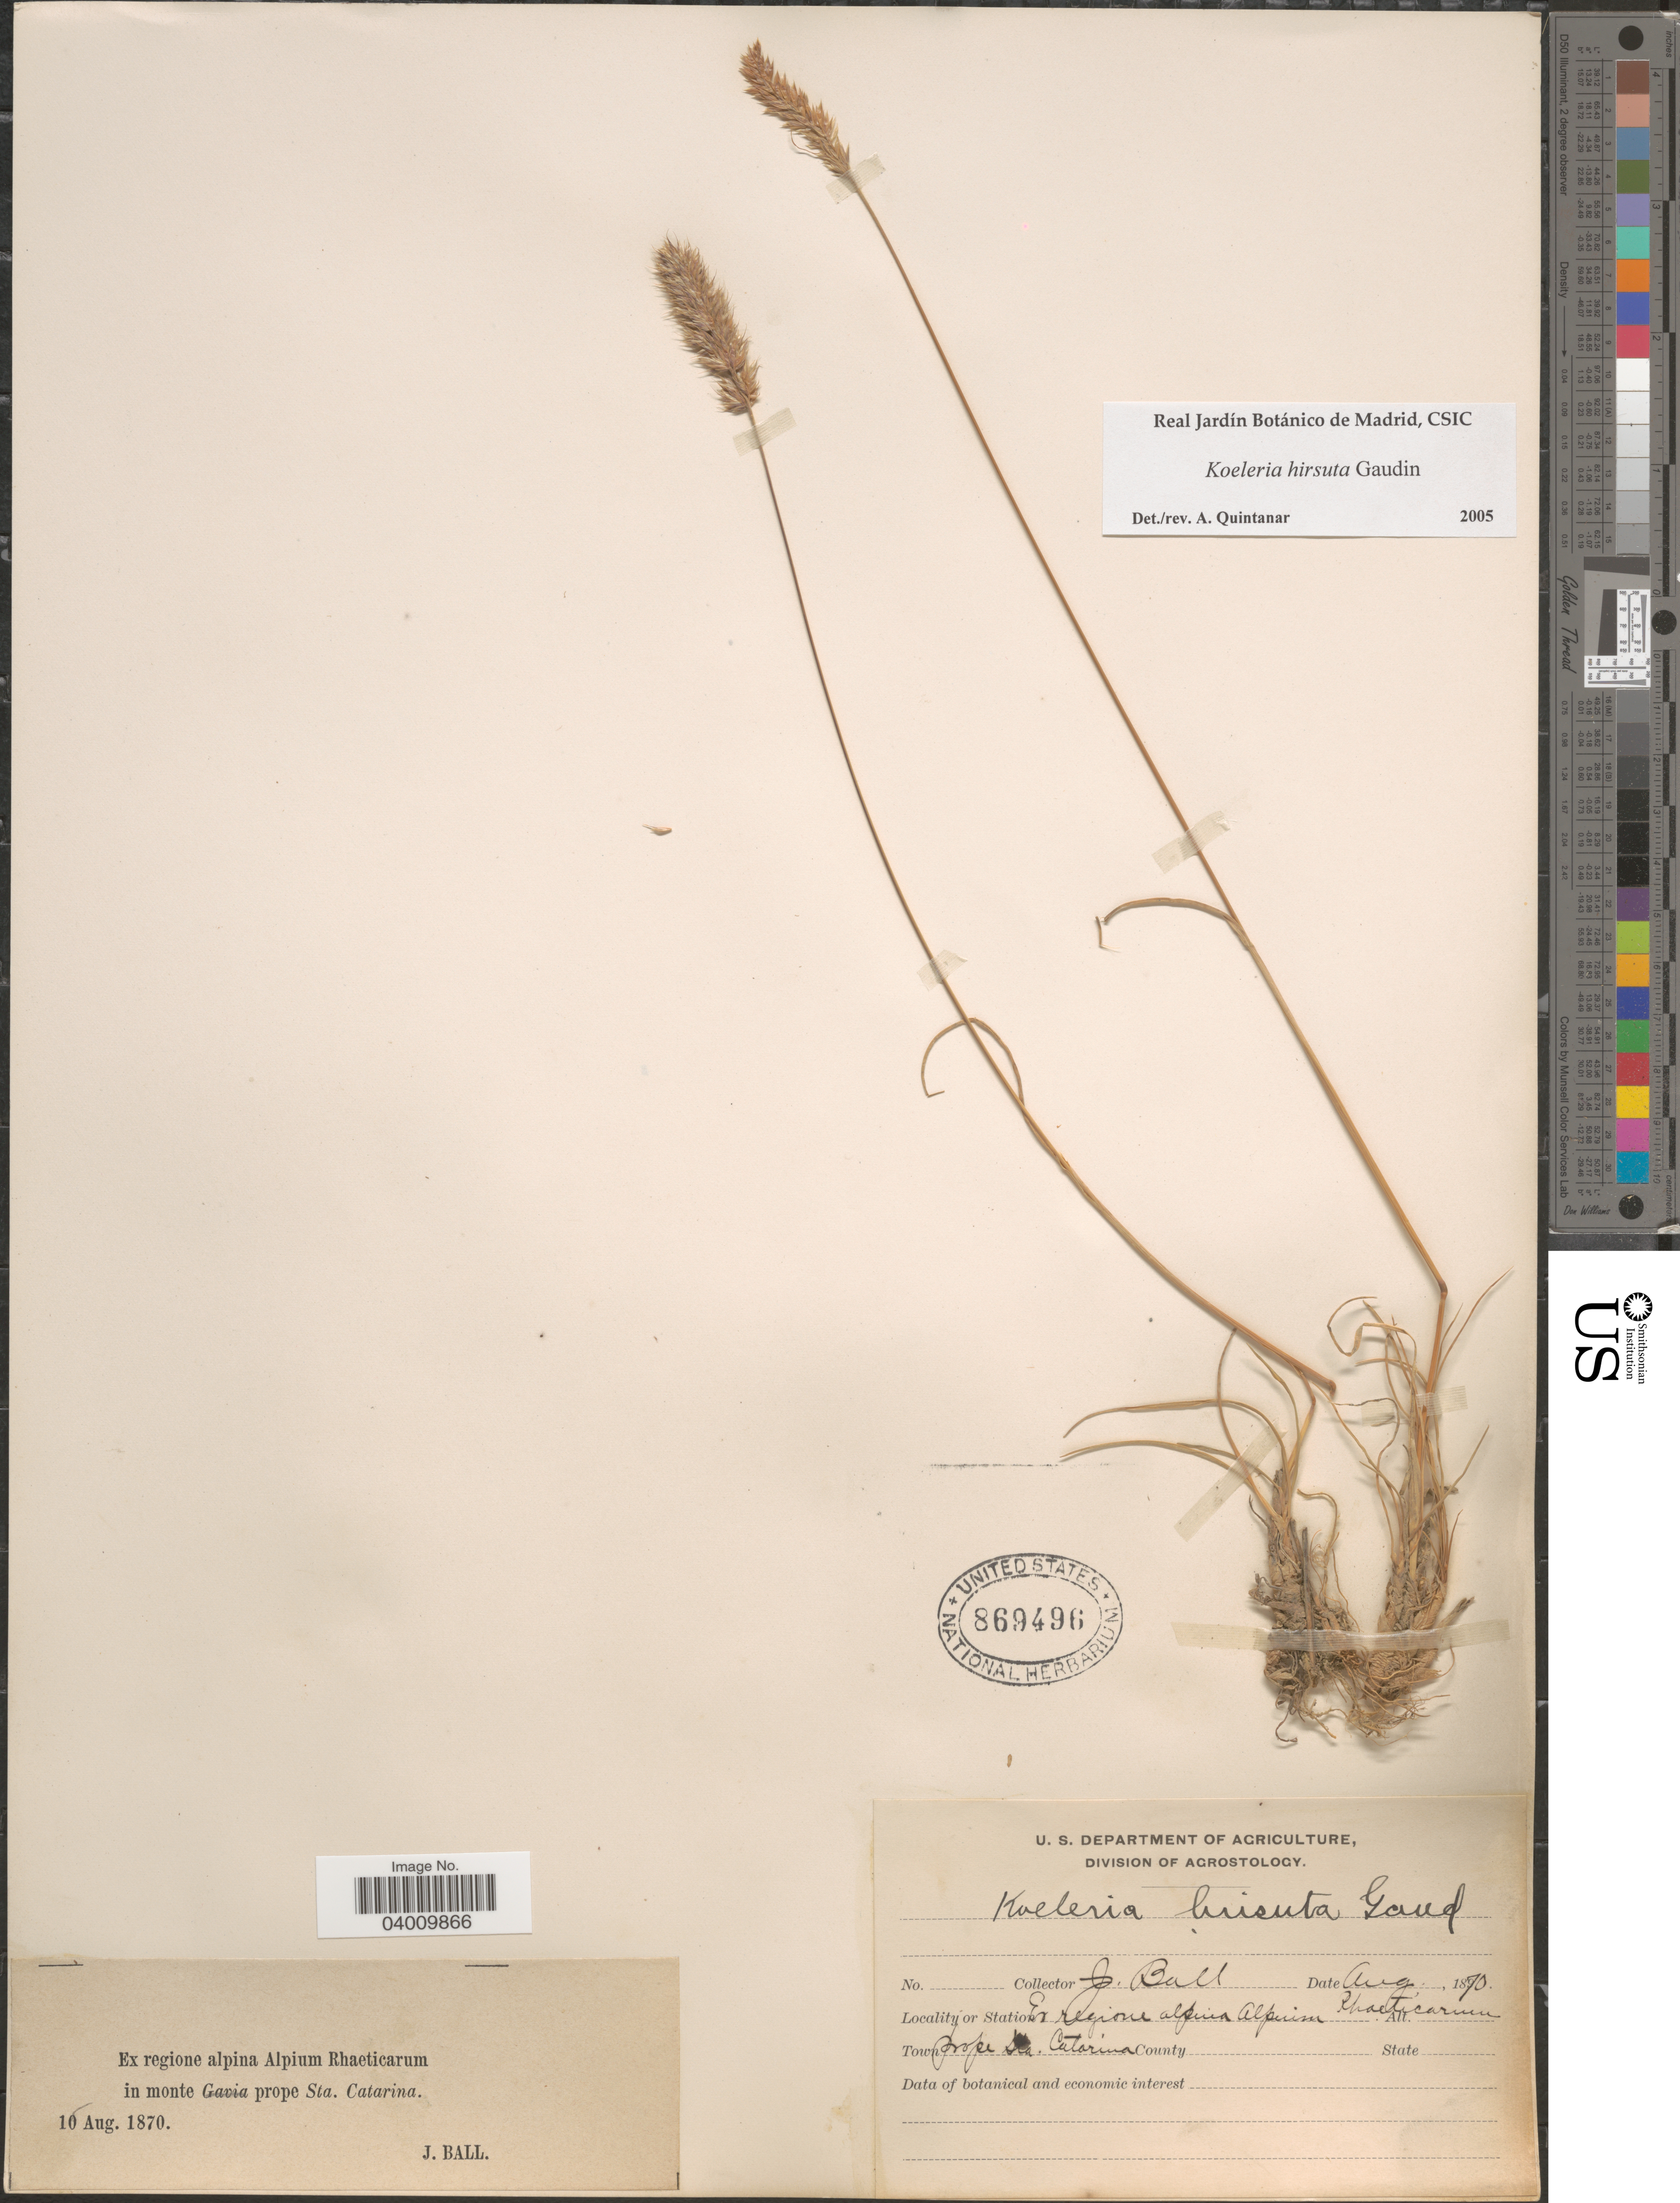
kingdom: Plantae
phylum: Tracheophyta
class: Liliopsida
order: Poales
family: Poaceae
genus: Koeleria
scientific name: Koeleria hirsuta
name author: Gaudin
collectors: J. Ball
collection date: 1870-08-10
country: Italy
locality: Station Ex regione Alpium Rhaeticarum in monte prope Sta. Catarina.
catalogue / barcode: US 869496